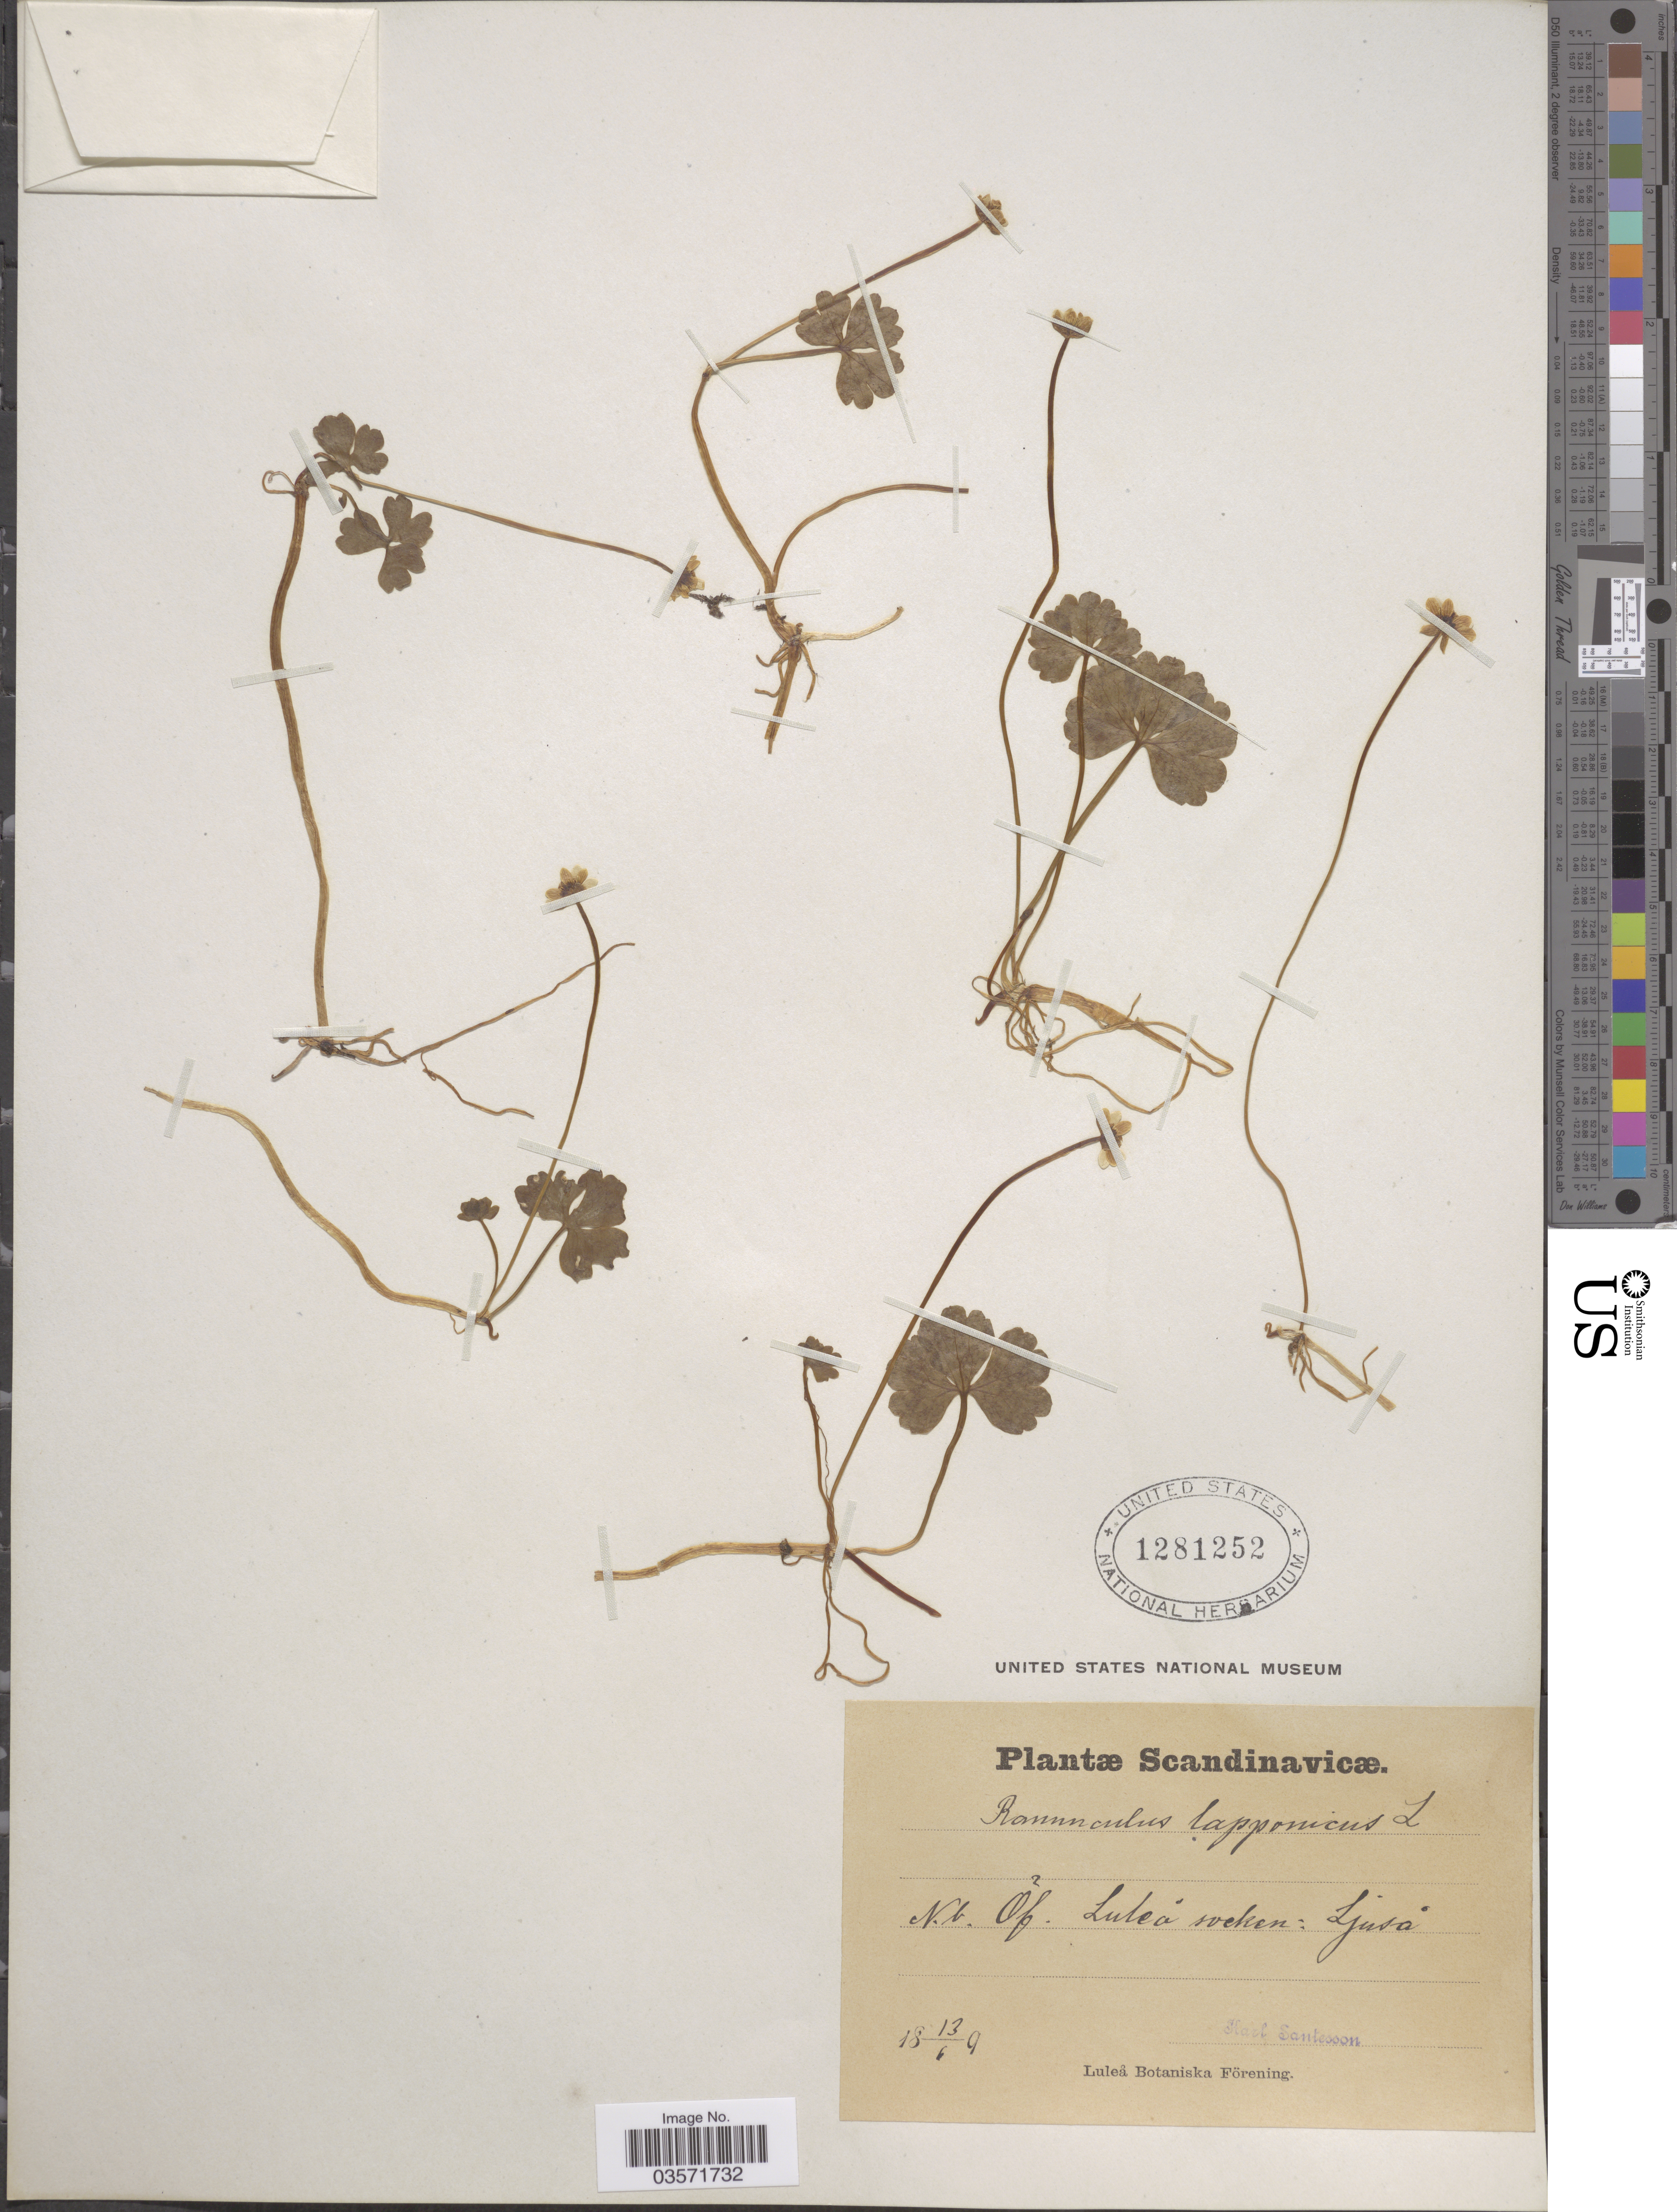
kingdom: Plantae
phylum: Tracheophyta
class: Magnoliopsida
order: Ranunculales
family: Ranunculaceae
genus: Ranunculus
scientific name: Ranunculus lapponicus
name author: L.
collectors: K. Santesson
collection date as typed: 13-6-189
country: Sweden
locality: Scandinavicæ. N.b. Of. Luléa sveken: Ljuså.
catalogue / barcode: US 1281252